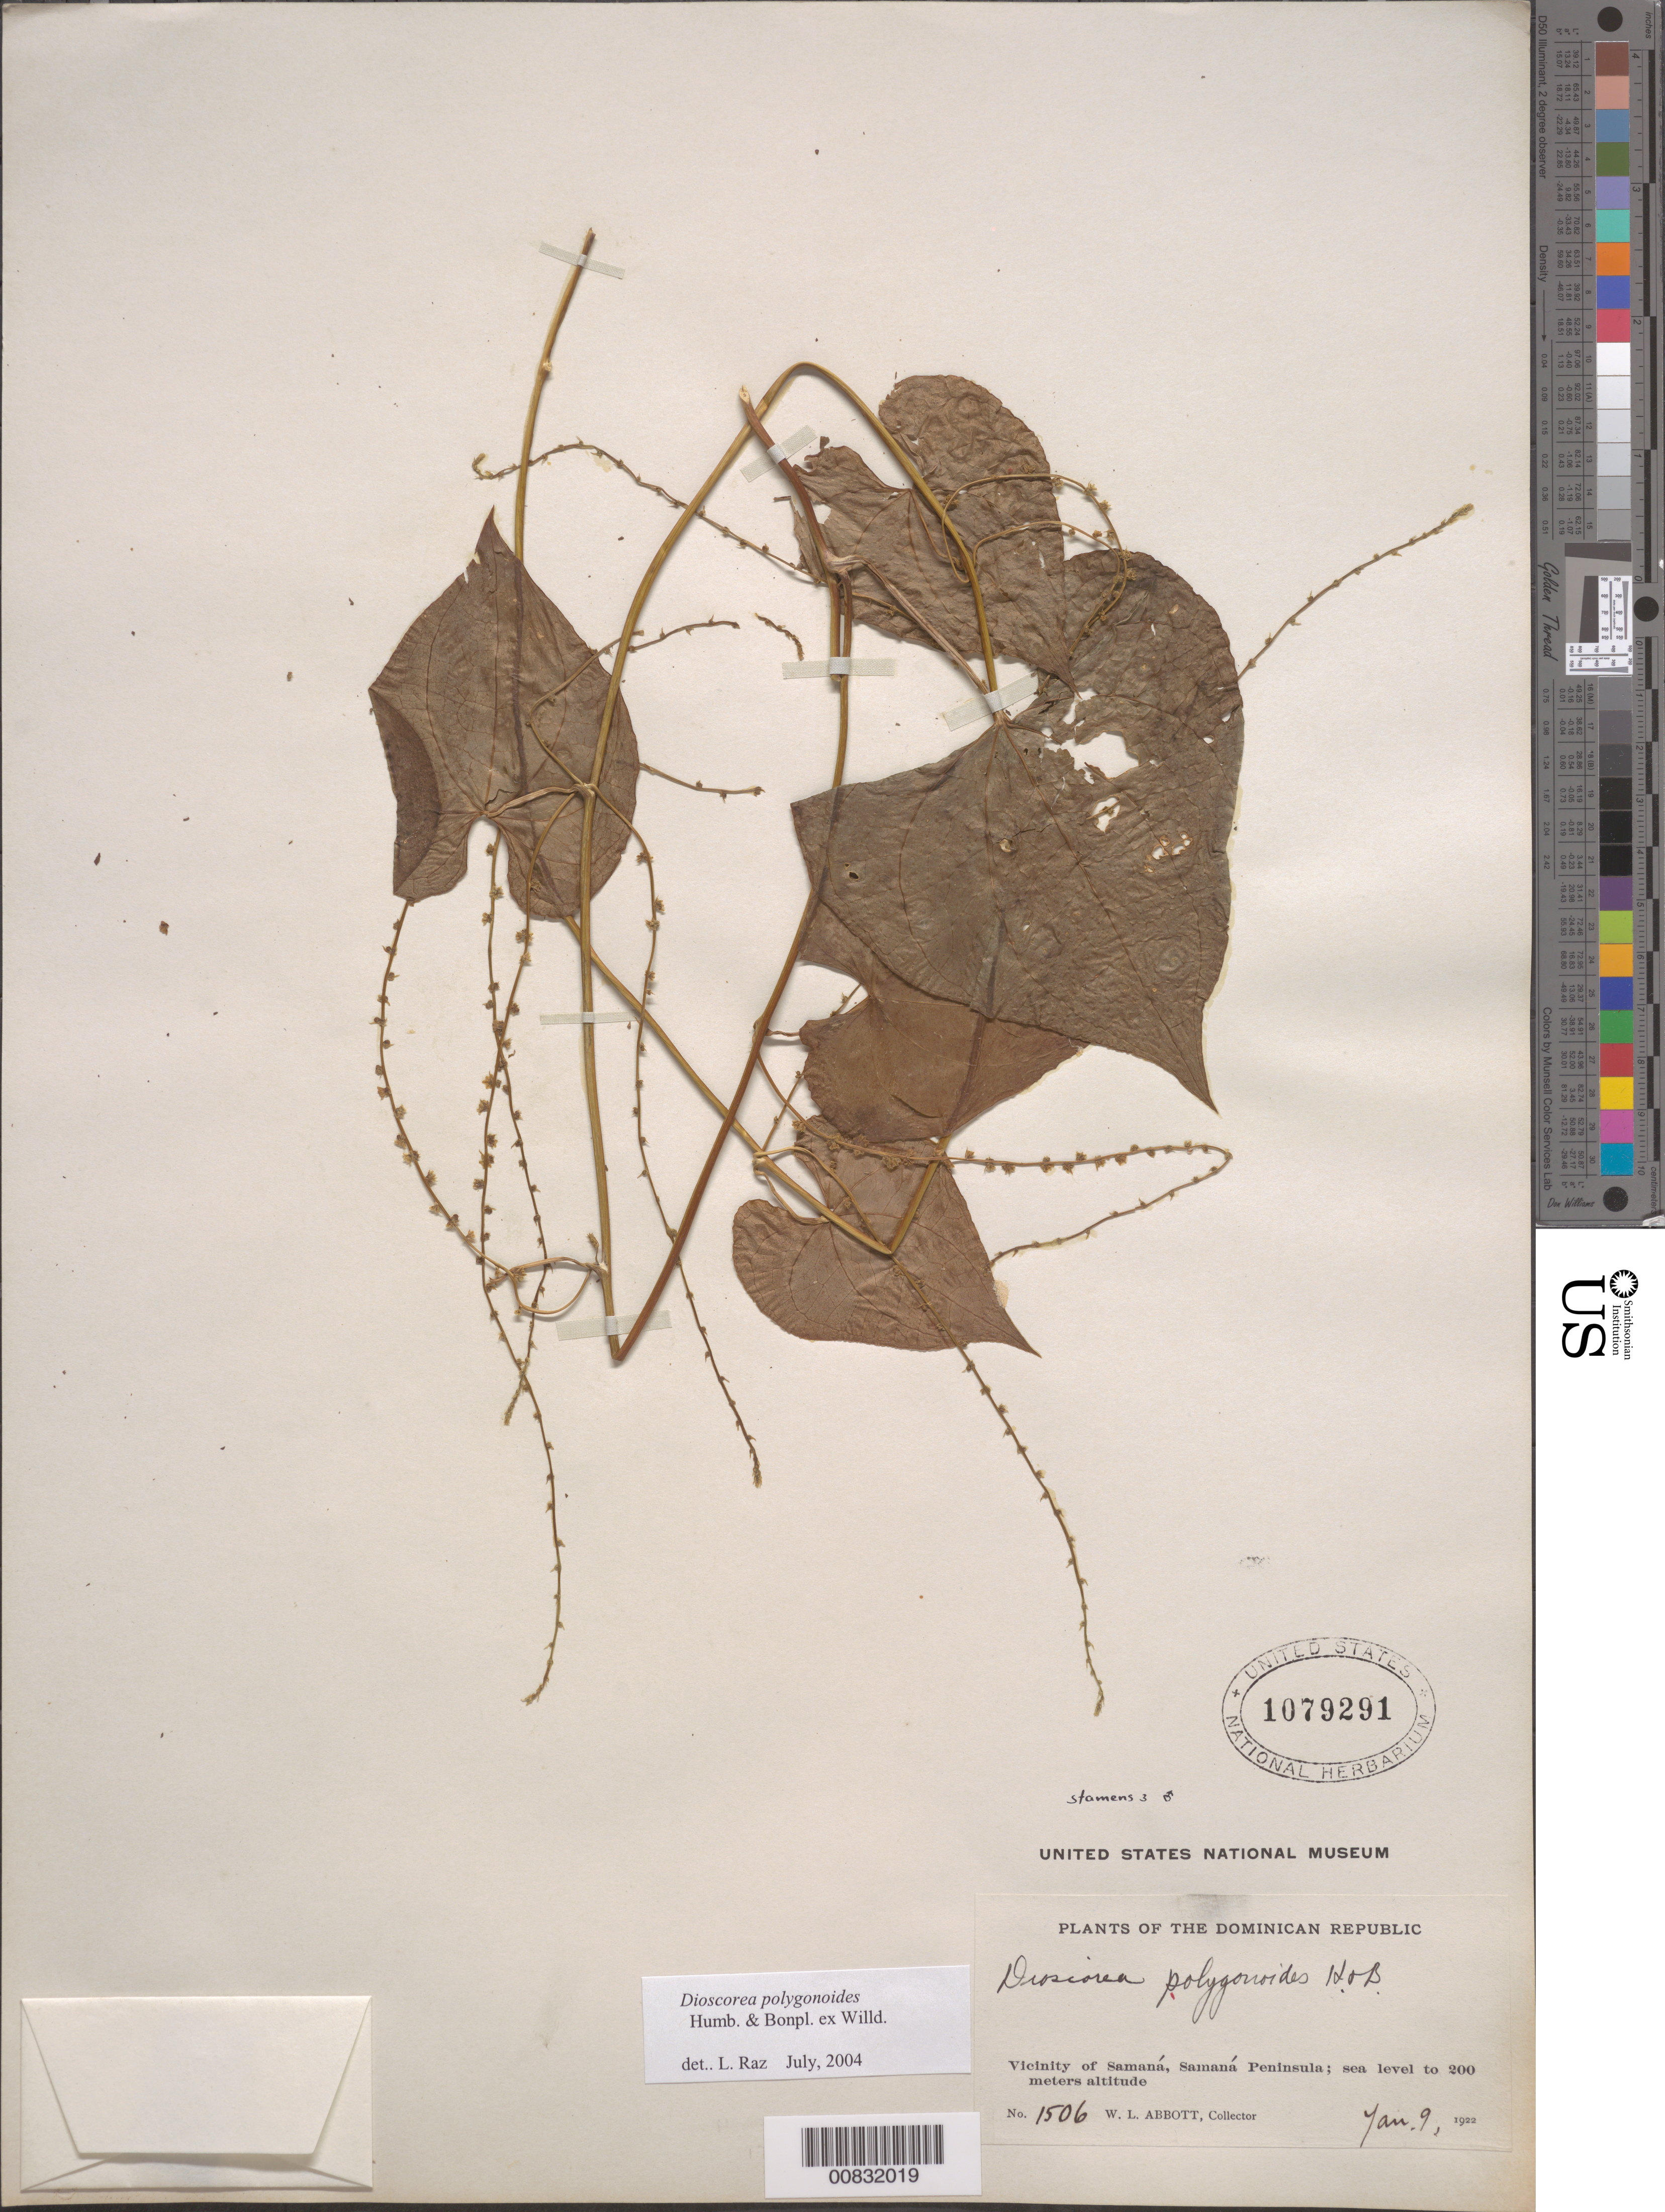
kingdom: Plantae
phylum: Tracheophyta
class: Liliopsida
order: Dioscoreales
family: Dioscoreaceae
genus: Dioscorea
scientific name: Dioscorea polygonoides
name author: Humb. & Bonpl. ex Willd.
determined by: Raz, Lauren, (K)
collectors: W. L. Abbott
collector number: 1506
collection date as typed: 09 Jan 1922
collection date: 1922-01-09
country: Dominican Republic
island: Hispaniola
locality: Vicinity of Samaná, Samaná Península.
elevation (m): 0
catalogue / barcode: US 1079291